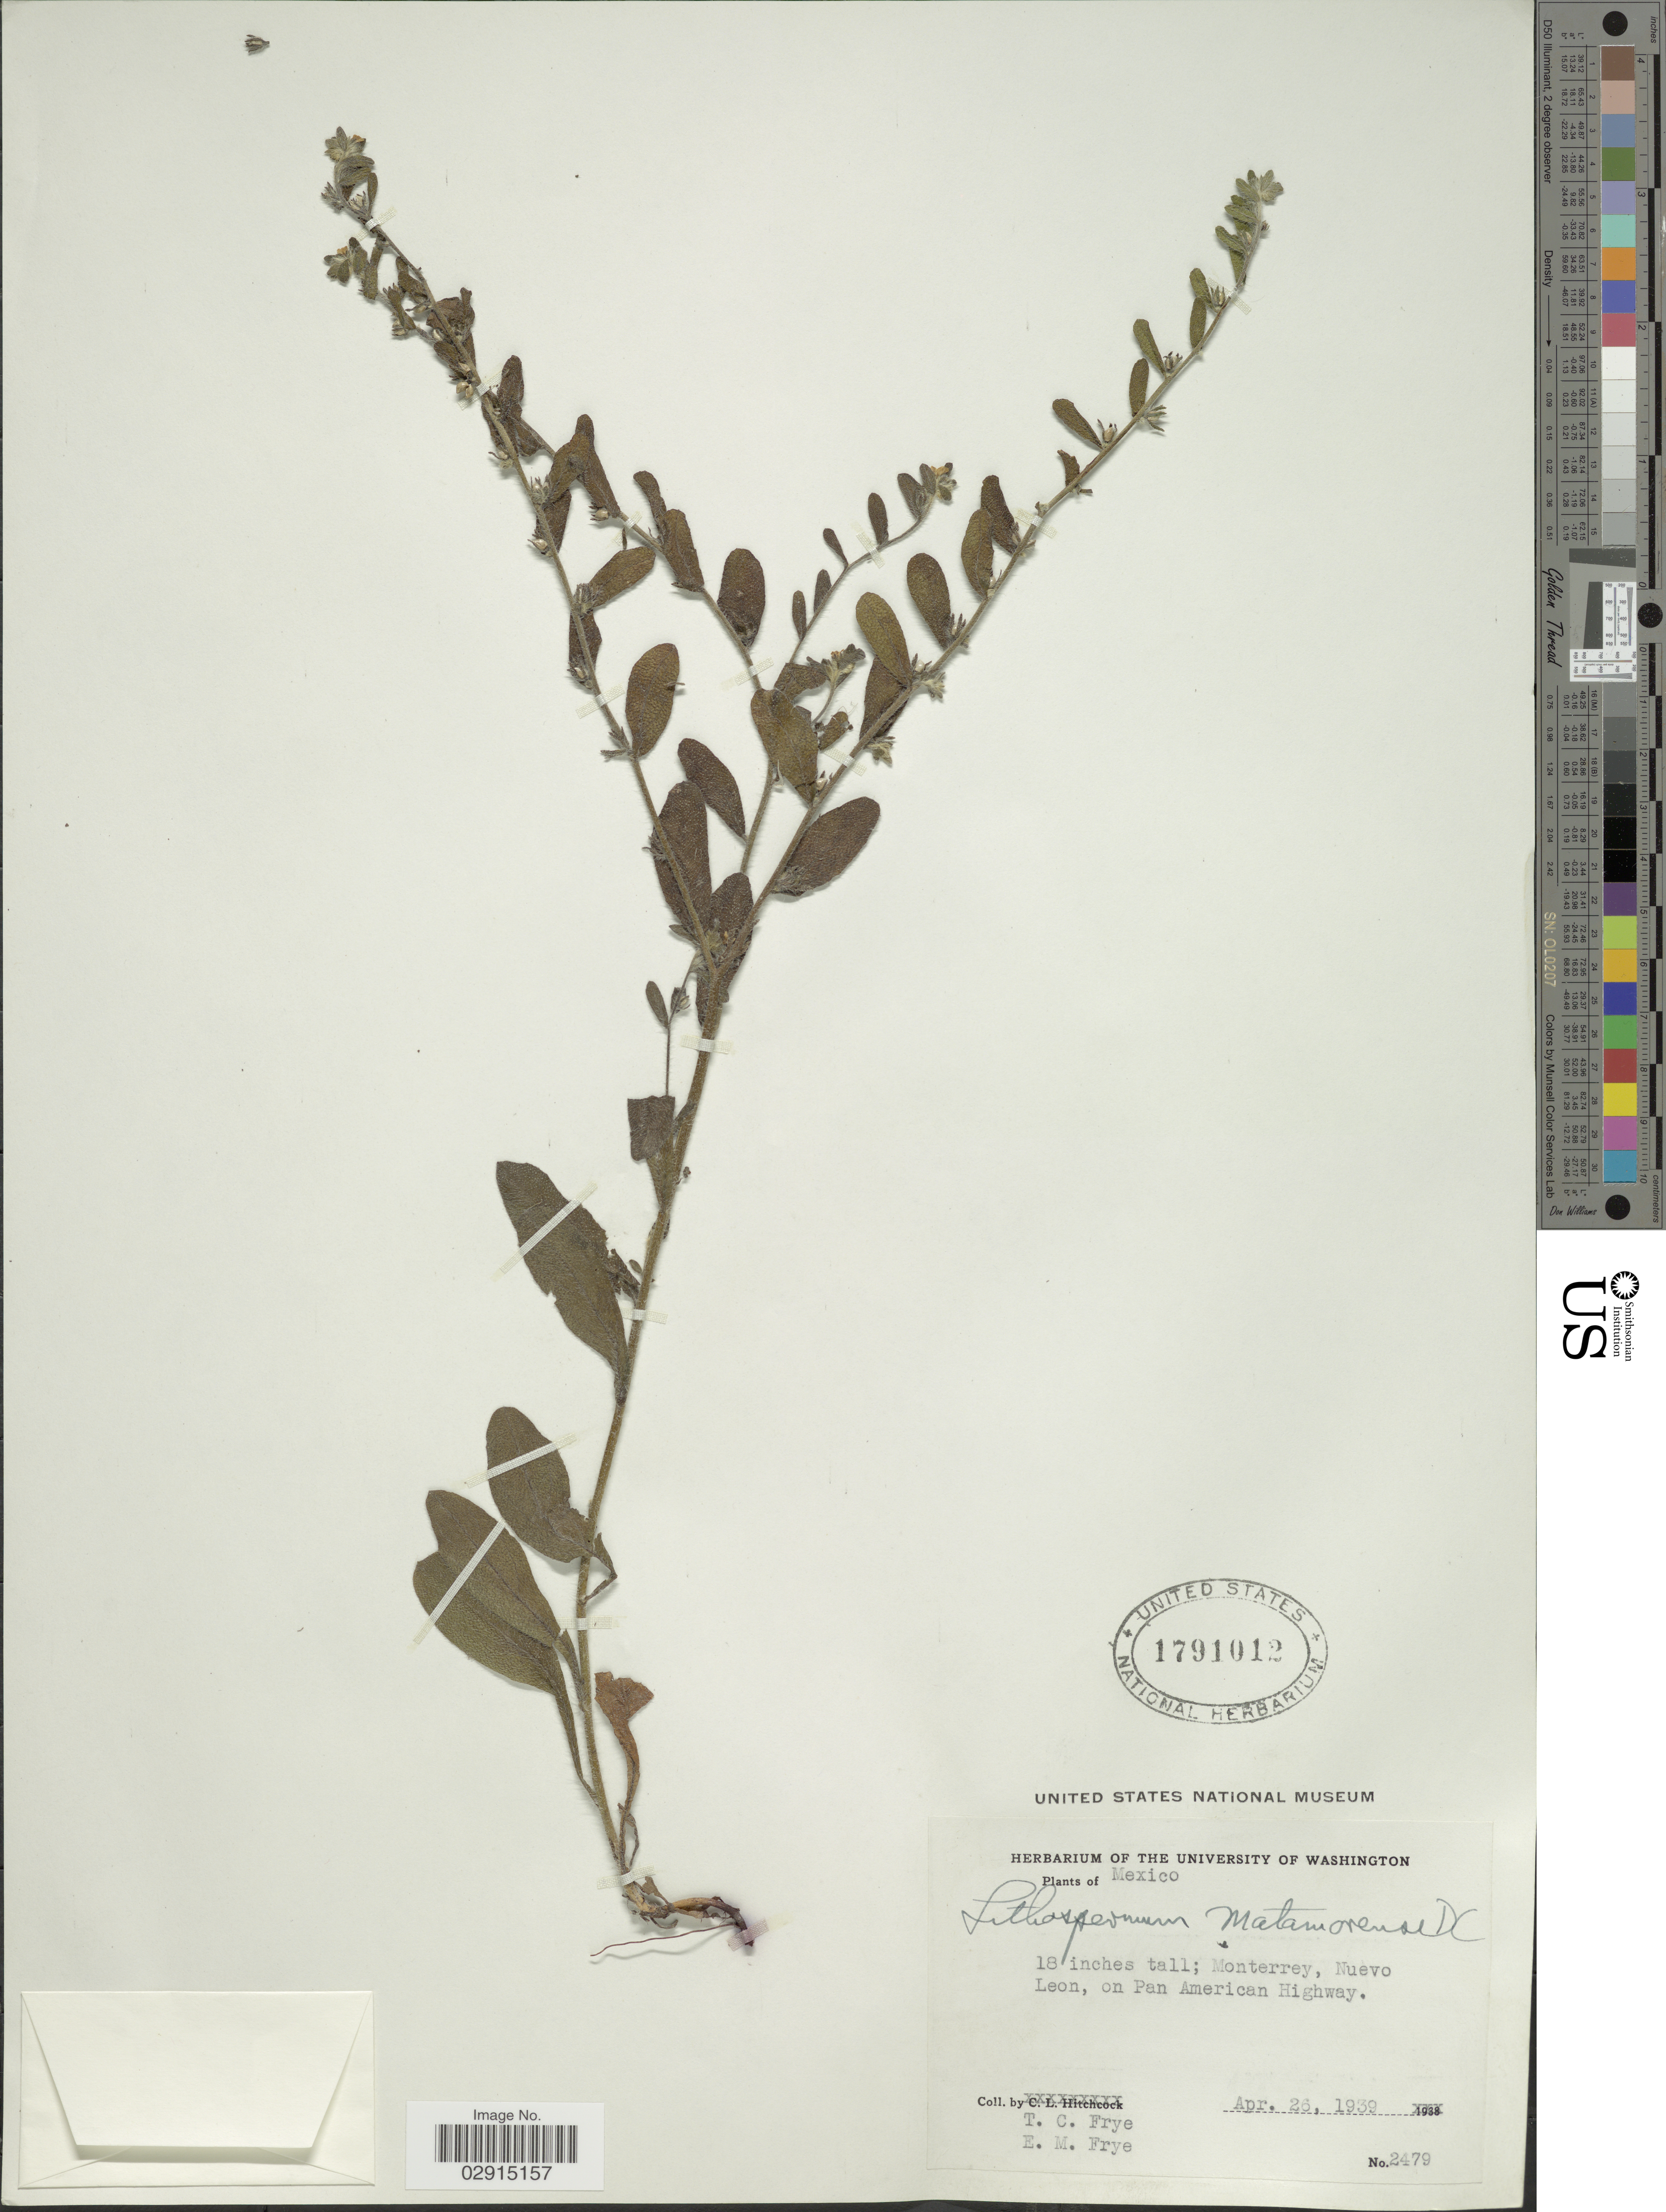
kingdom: Plantae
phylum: Tracheophyta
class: Magnoliopsida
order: Boraginales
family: Boraginaceae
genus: Lithospermum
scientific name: Lithospermum matamorense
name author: A. DC. in DC.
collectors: T. C. Frye & E. Frye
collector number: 2479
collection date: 1939-04-26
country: Mexico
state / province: Nuevo León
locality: Monterrey, Nuevo Leon, on Pan American Highway.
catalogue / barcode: US 1791012